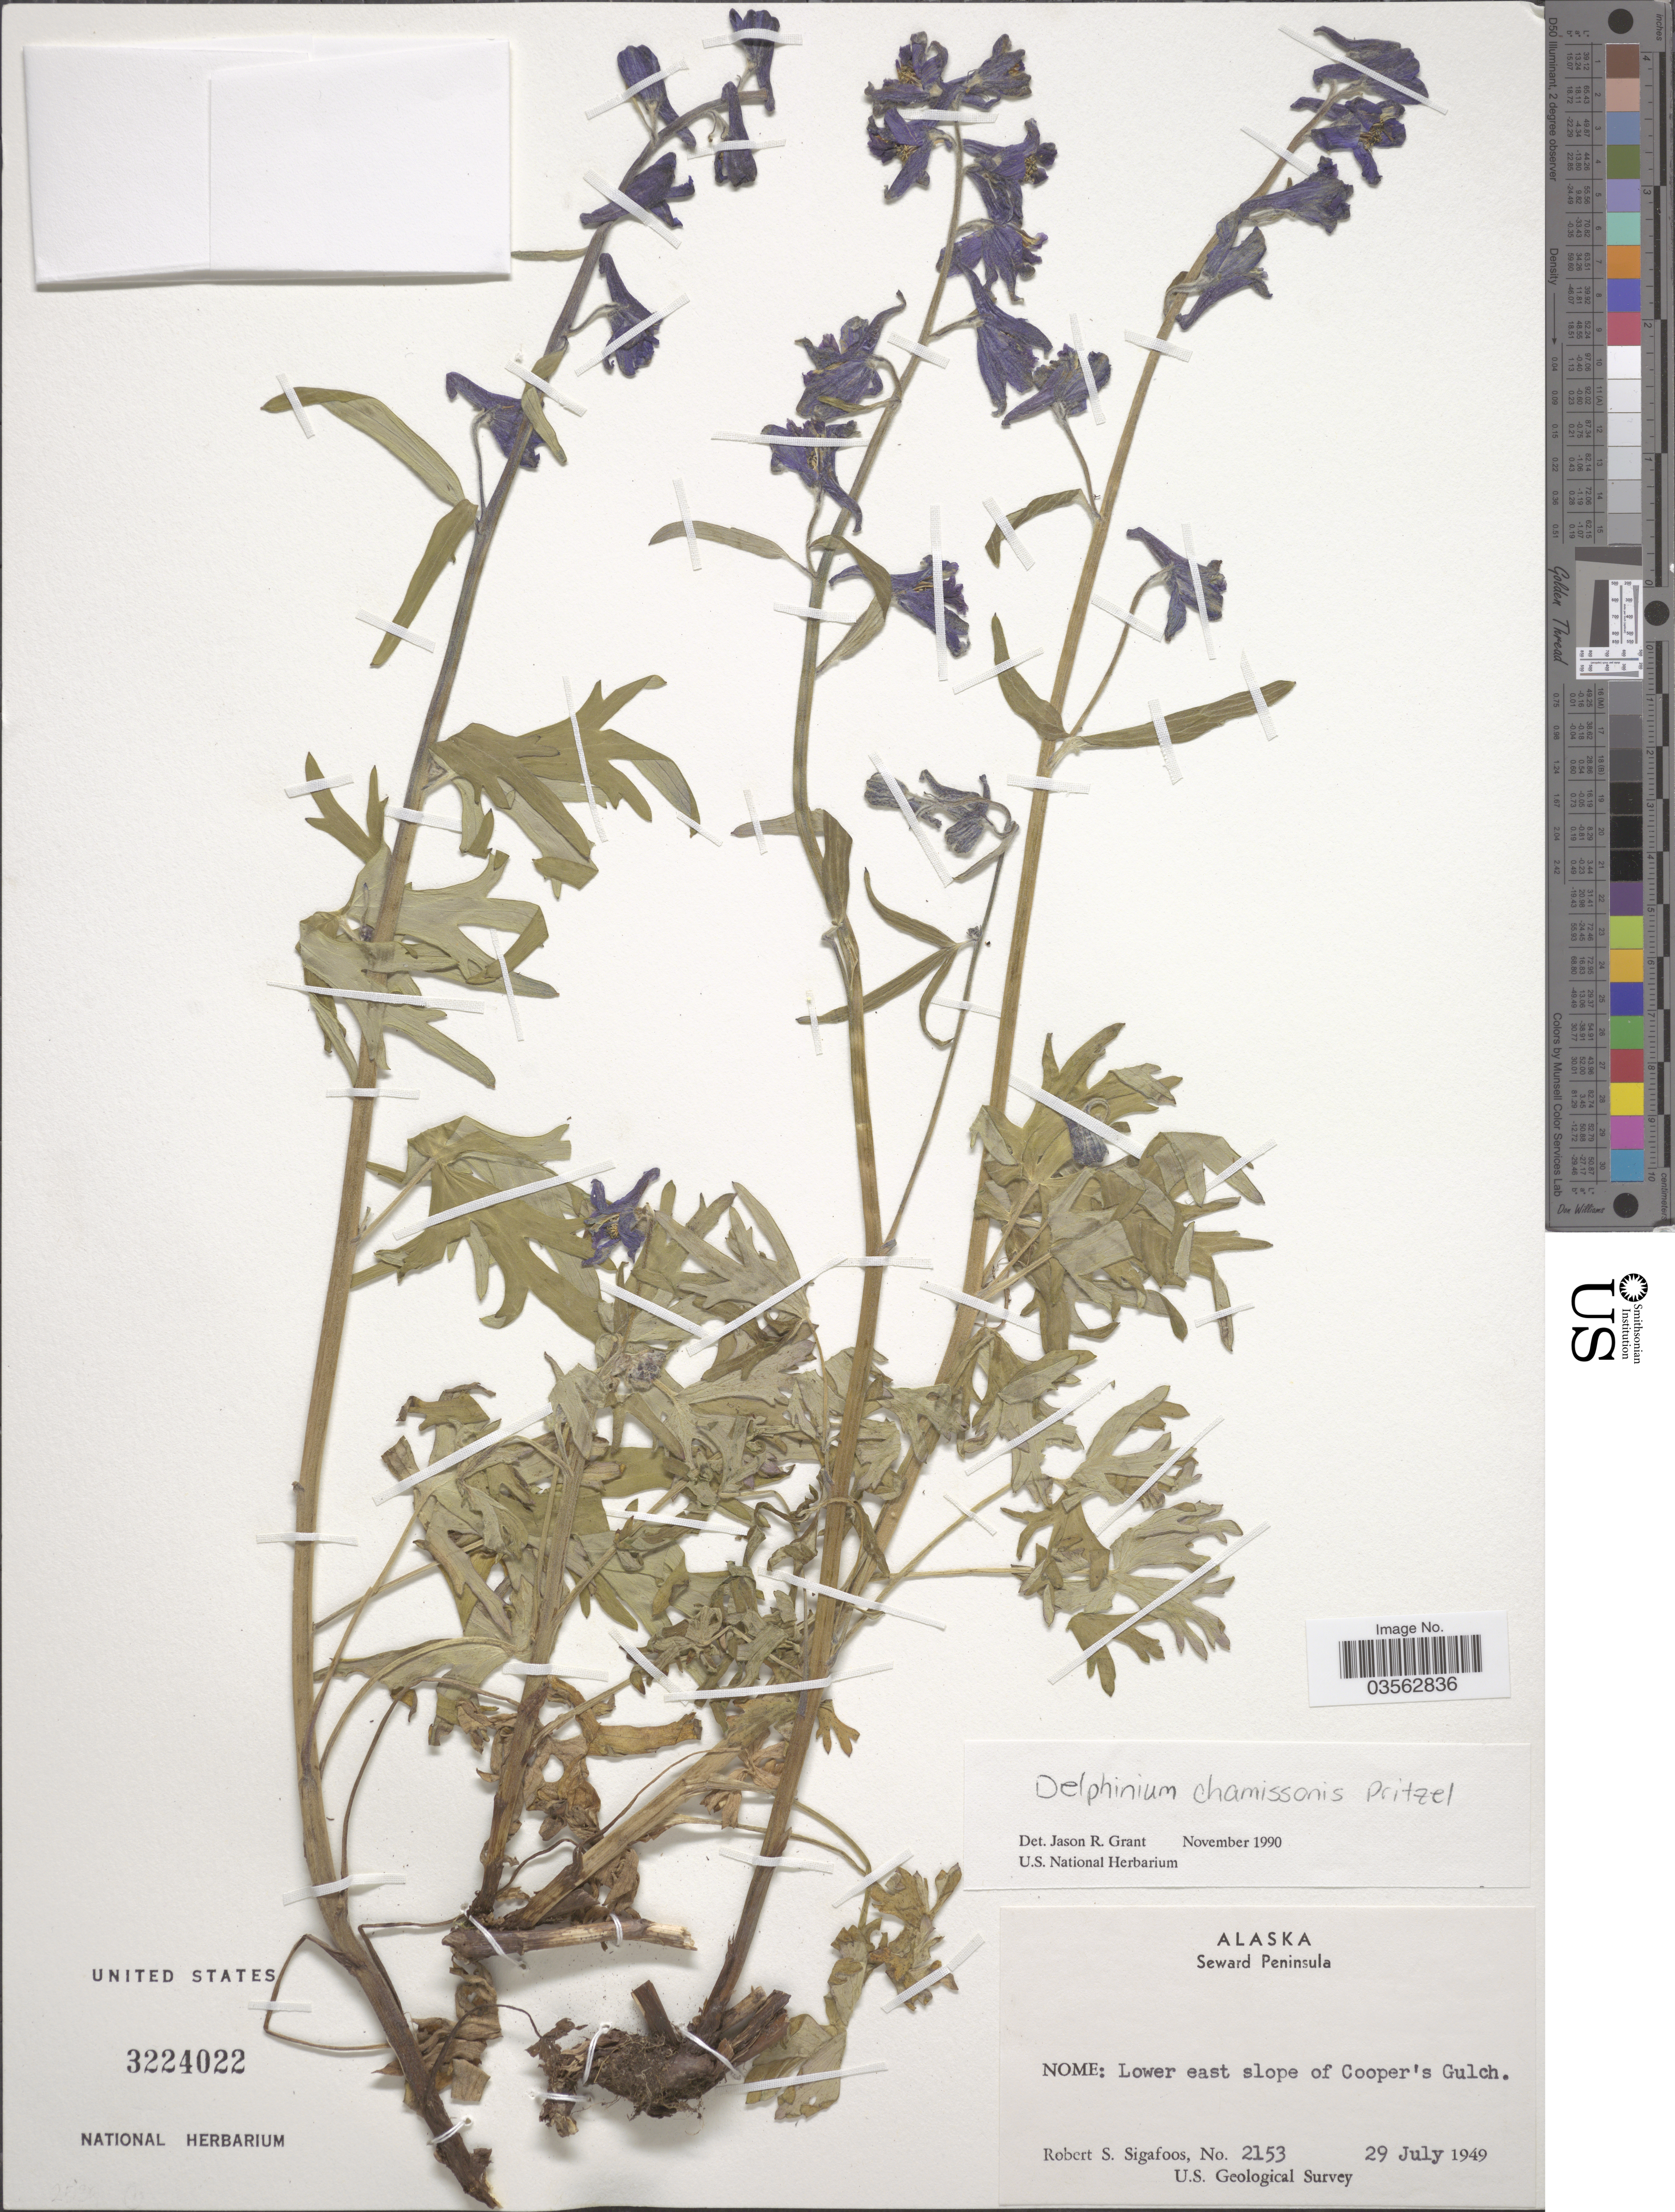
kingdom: Plantae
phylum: Tracheophyta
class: Magnoliopsida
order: Ranunculales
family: Ranunculaceae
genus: Delphinium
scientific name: Delphinium chamissonis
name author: Pritz. ex Walp.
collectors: R. Sigafoos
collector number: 2153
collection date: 1949-07-29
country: United States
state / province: Alaska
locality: Seward Peninsula. Nome: Lower east slope of Cooper's Gulch.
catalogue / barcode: US 3224022